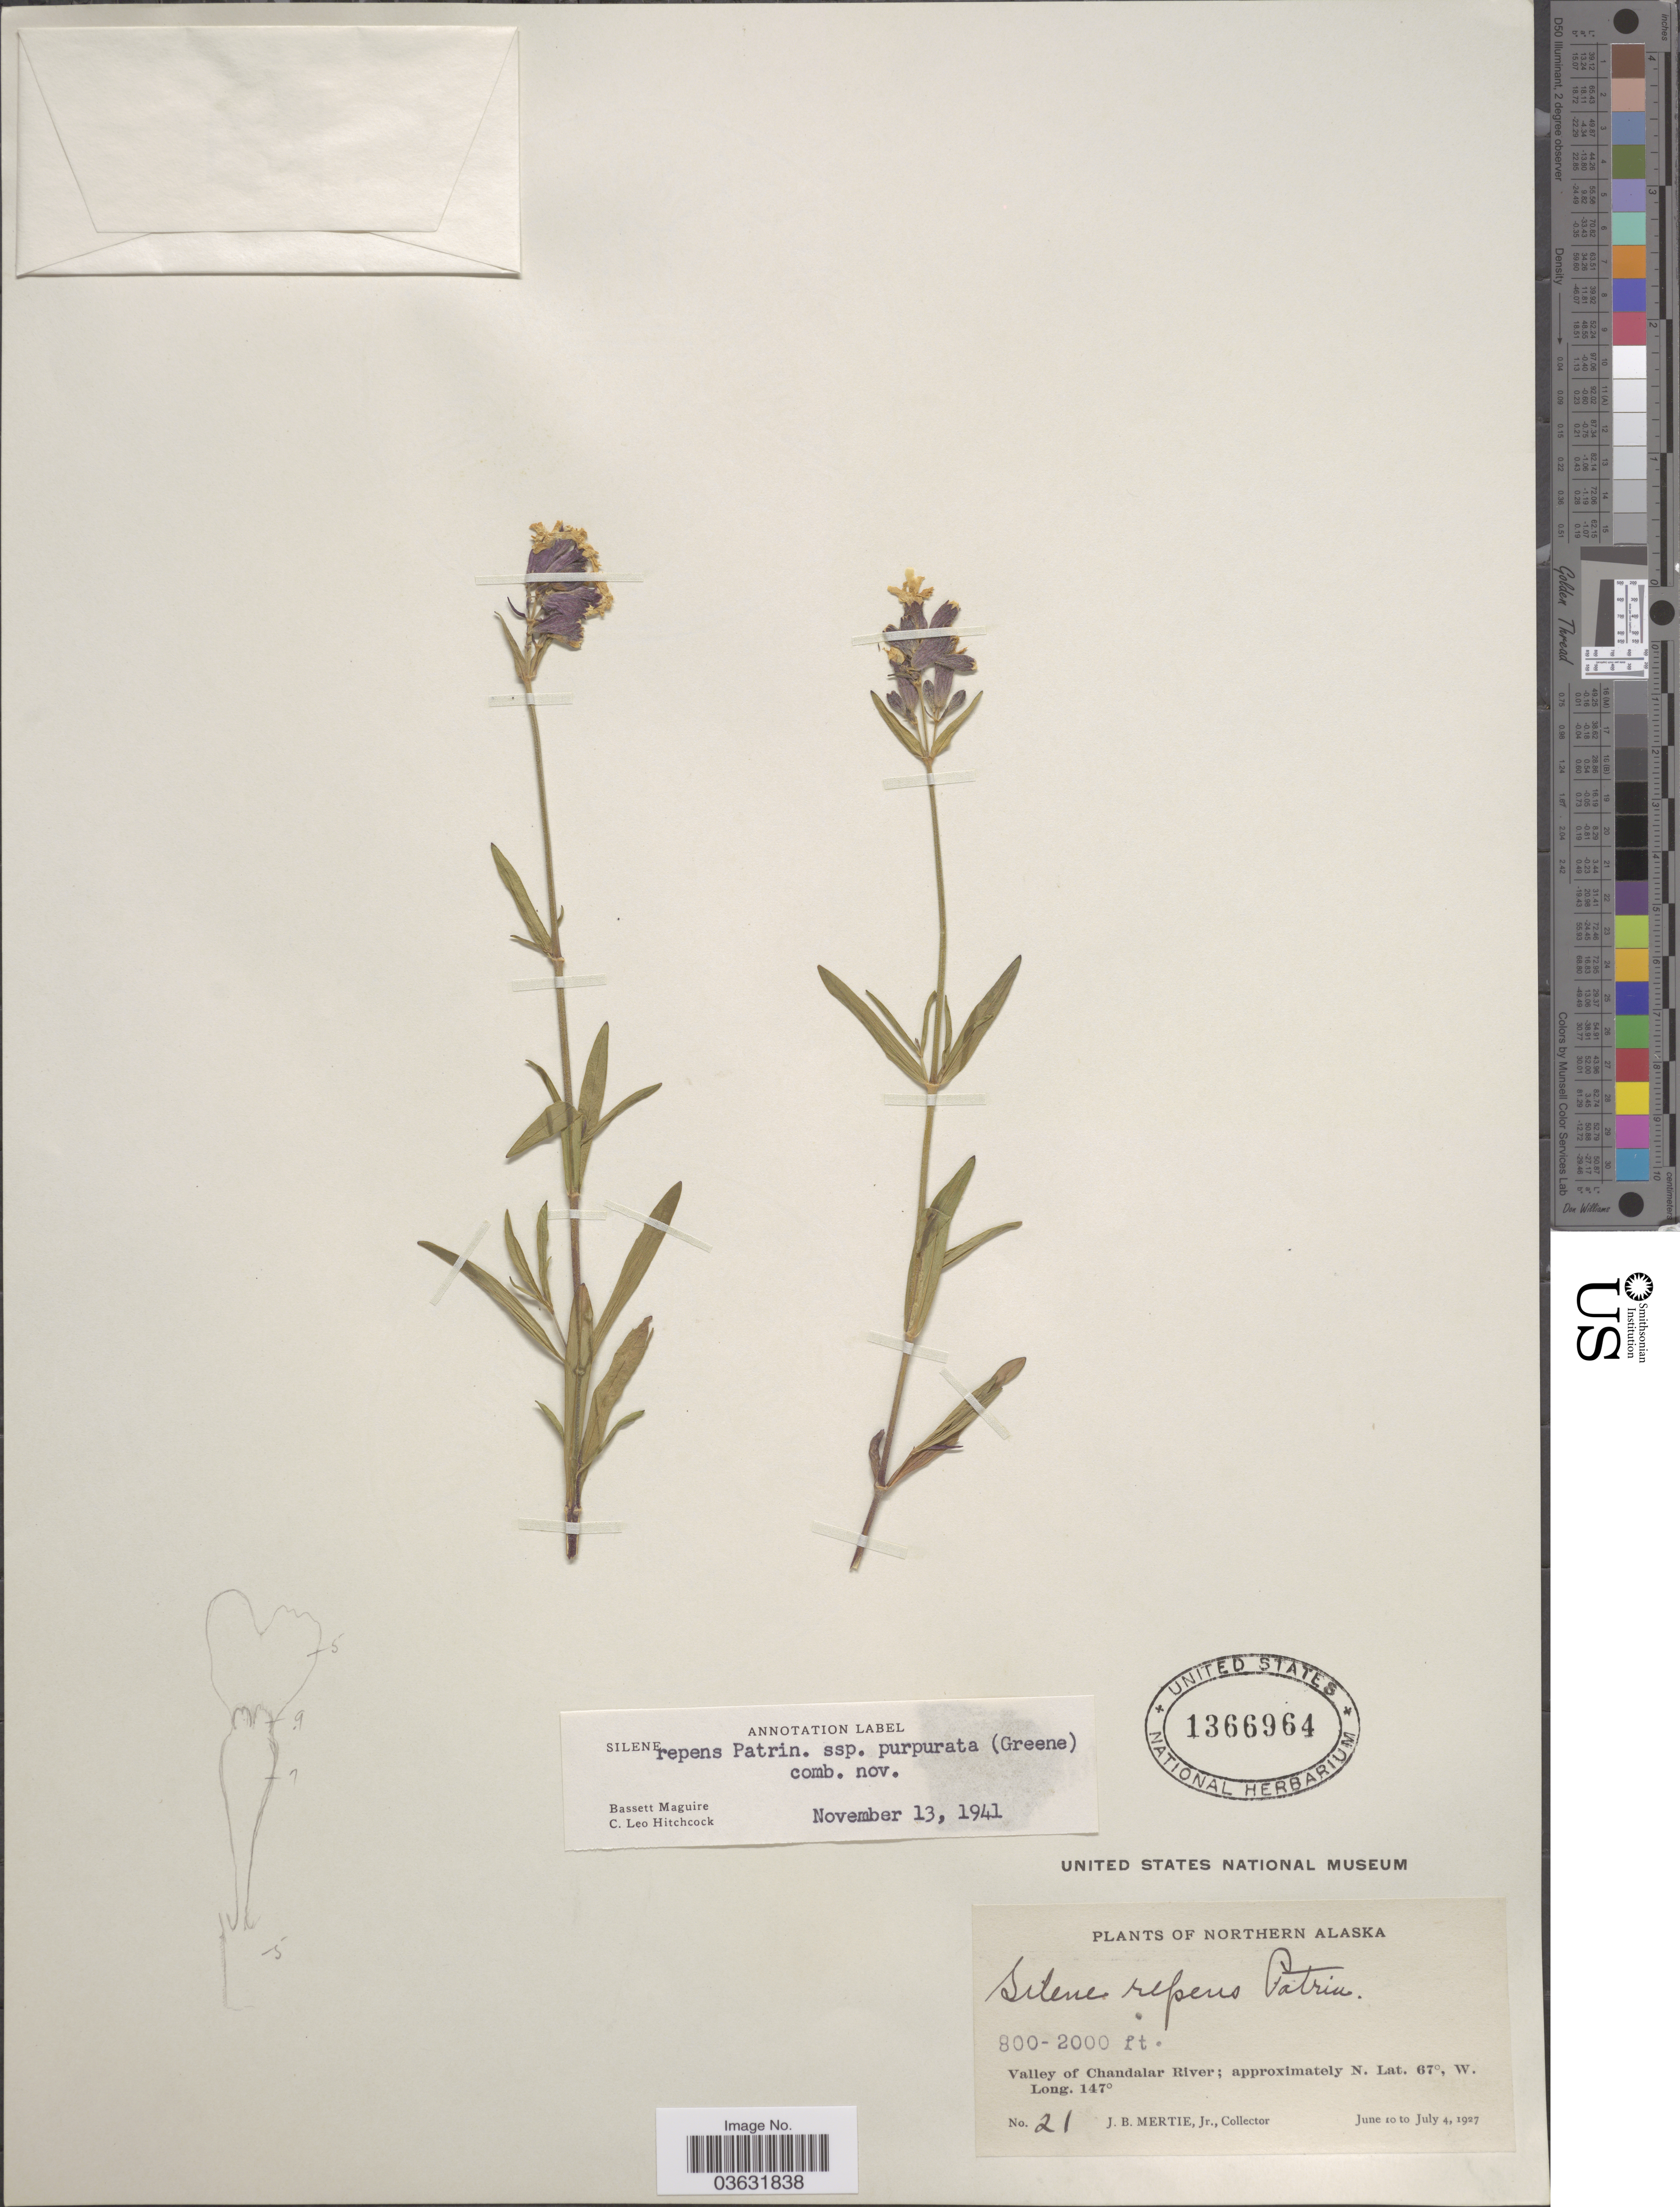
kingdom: Plantae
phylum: Tracheophyta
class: Magnoliopsida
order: Caryophyllales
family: Caryophyllaceae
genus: Silene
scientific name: Silene repens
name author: Patrin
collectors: J. Mertie Jr.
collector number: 21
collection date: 1927-06-10/1927-07-04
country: United States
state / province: Alaska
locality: Northern Alaska. Valley of Chandalar River.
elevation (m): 244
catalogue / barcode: US 1366964